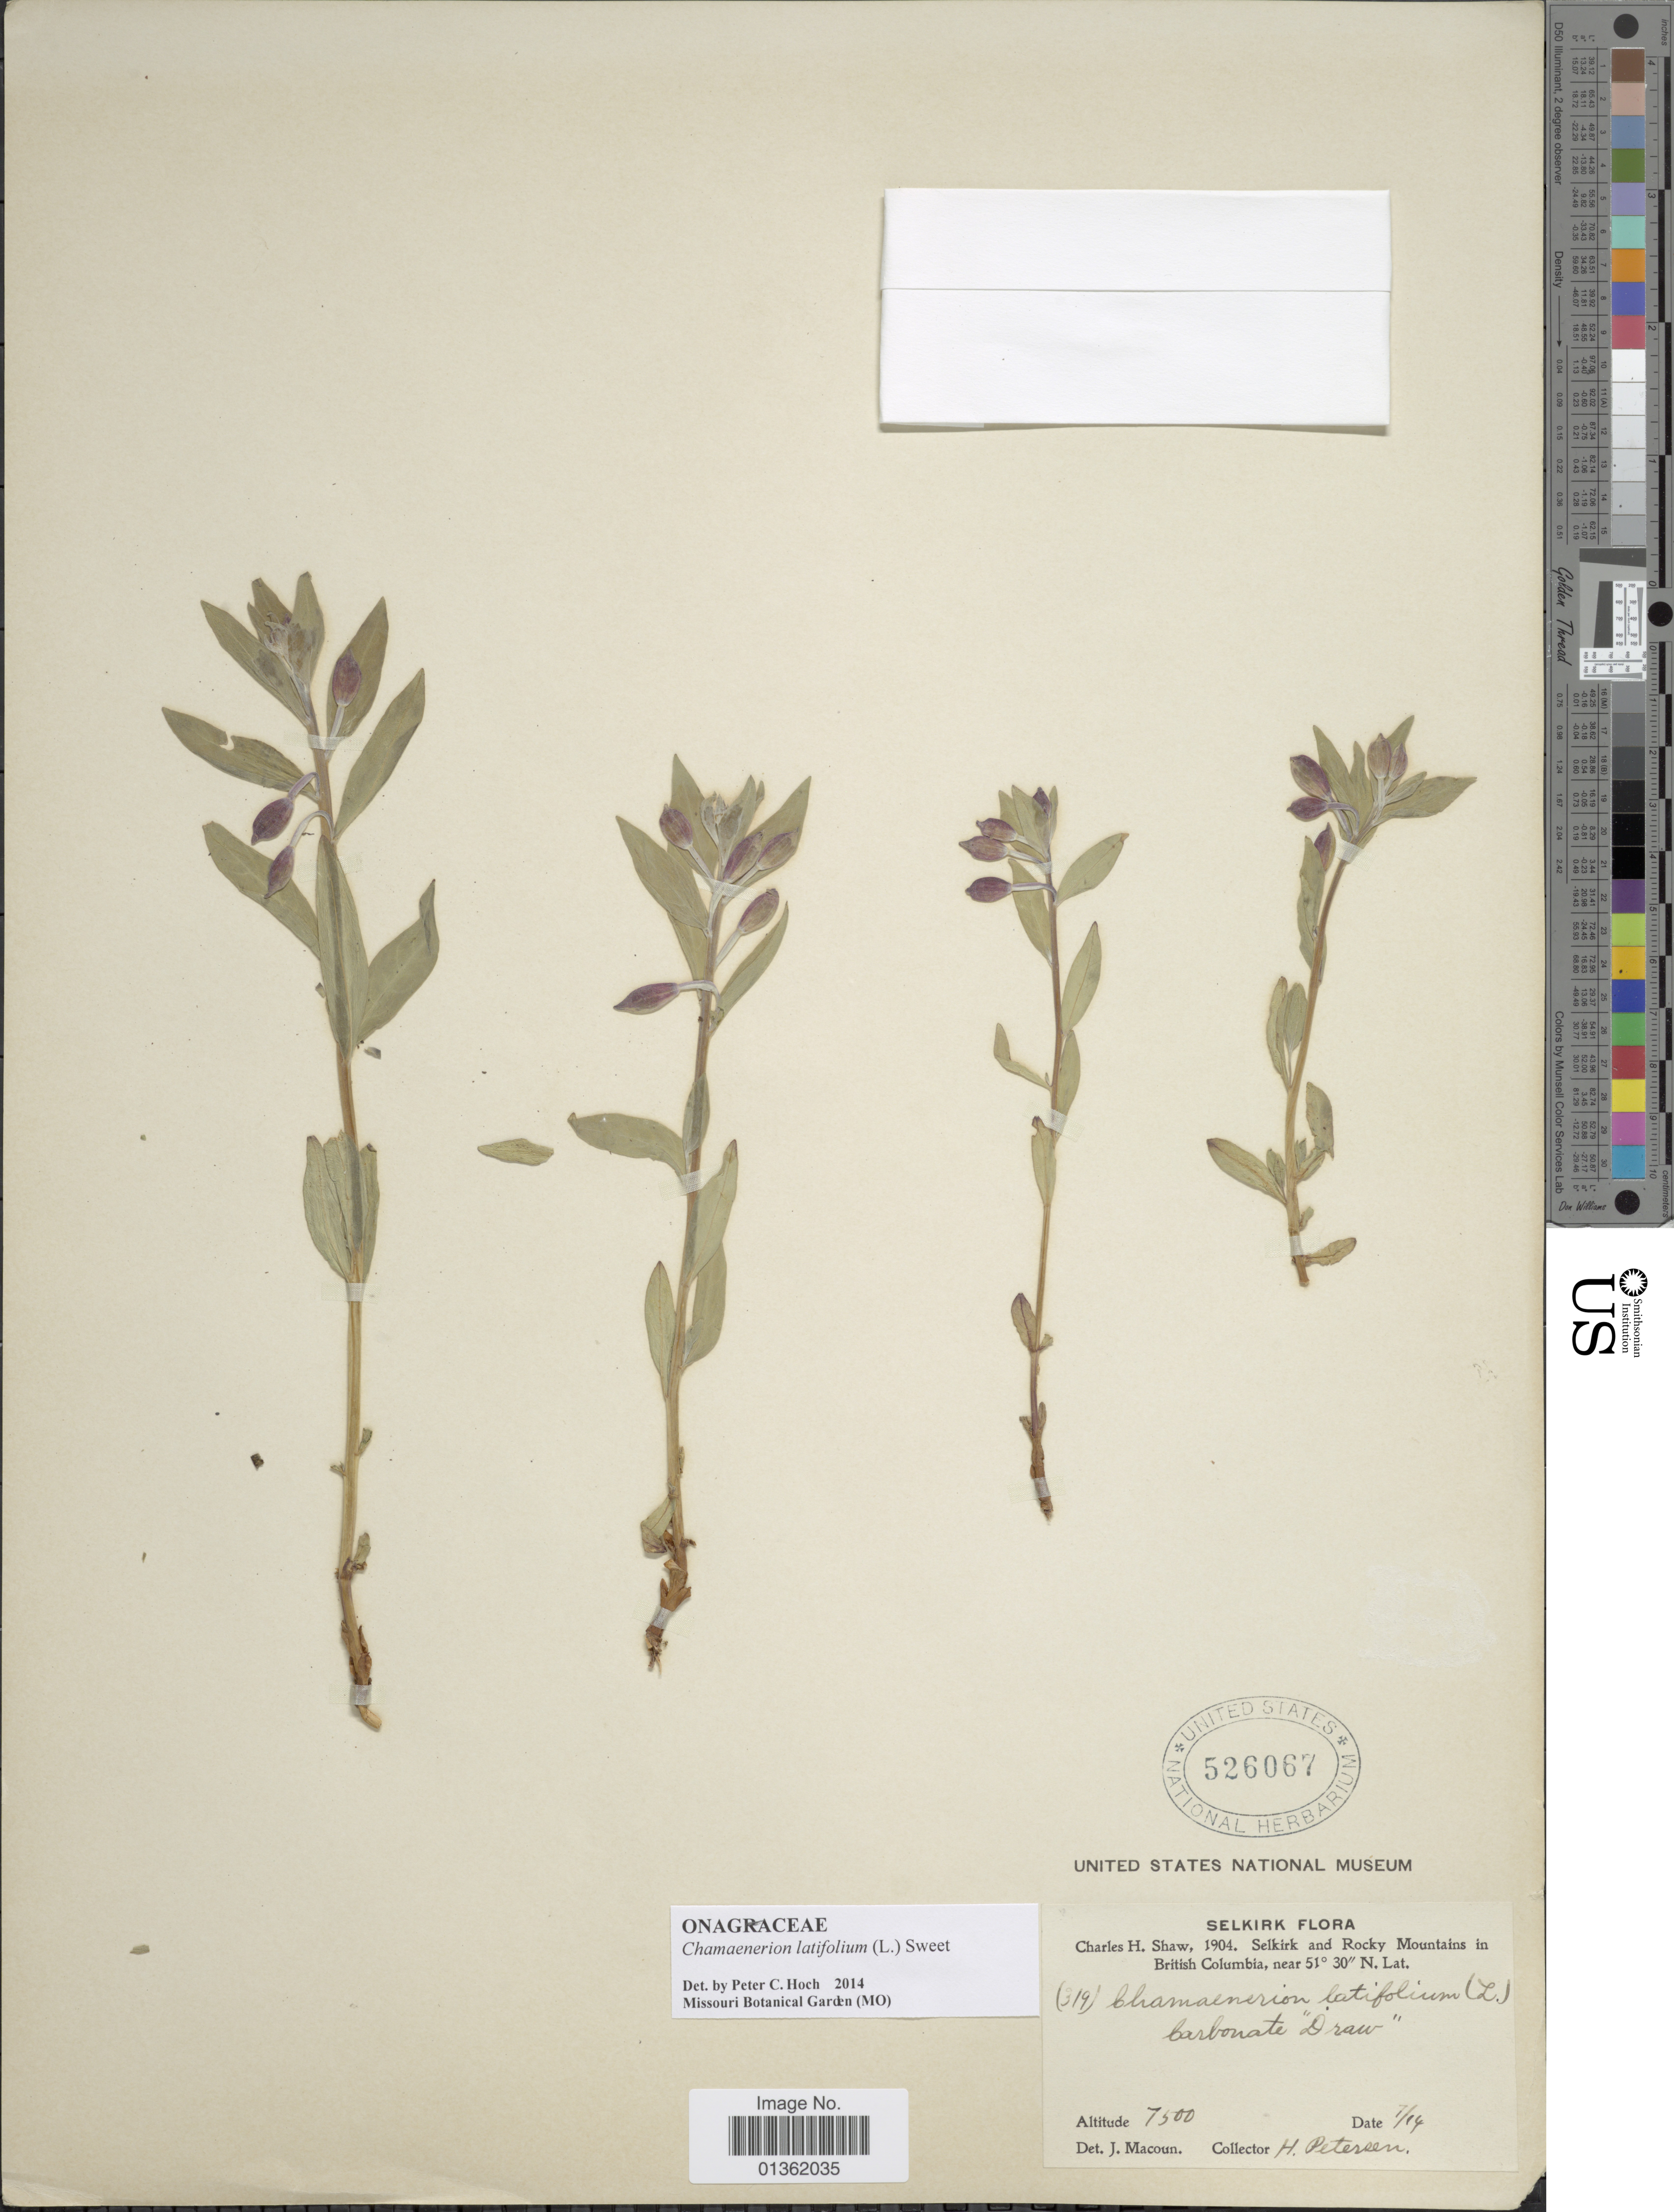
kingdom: Plantae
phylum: Tracheophyta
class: Magnoliopsida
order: Myrtales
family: Onagraceae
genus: Chamaenerion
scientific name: Chamaenerion latifolium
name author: (L.) Th. Fr. & Lange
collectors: H. Petersen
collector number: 319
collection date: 1904-07-14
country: Canada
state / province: British Columbia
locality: Selkirk and Rocky Mountains.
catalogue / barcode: US 526067